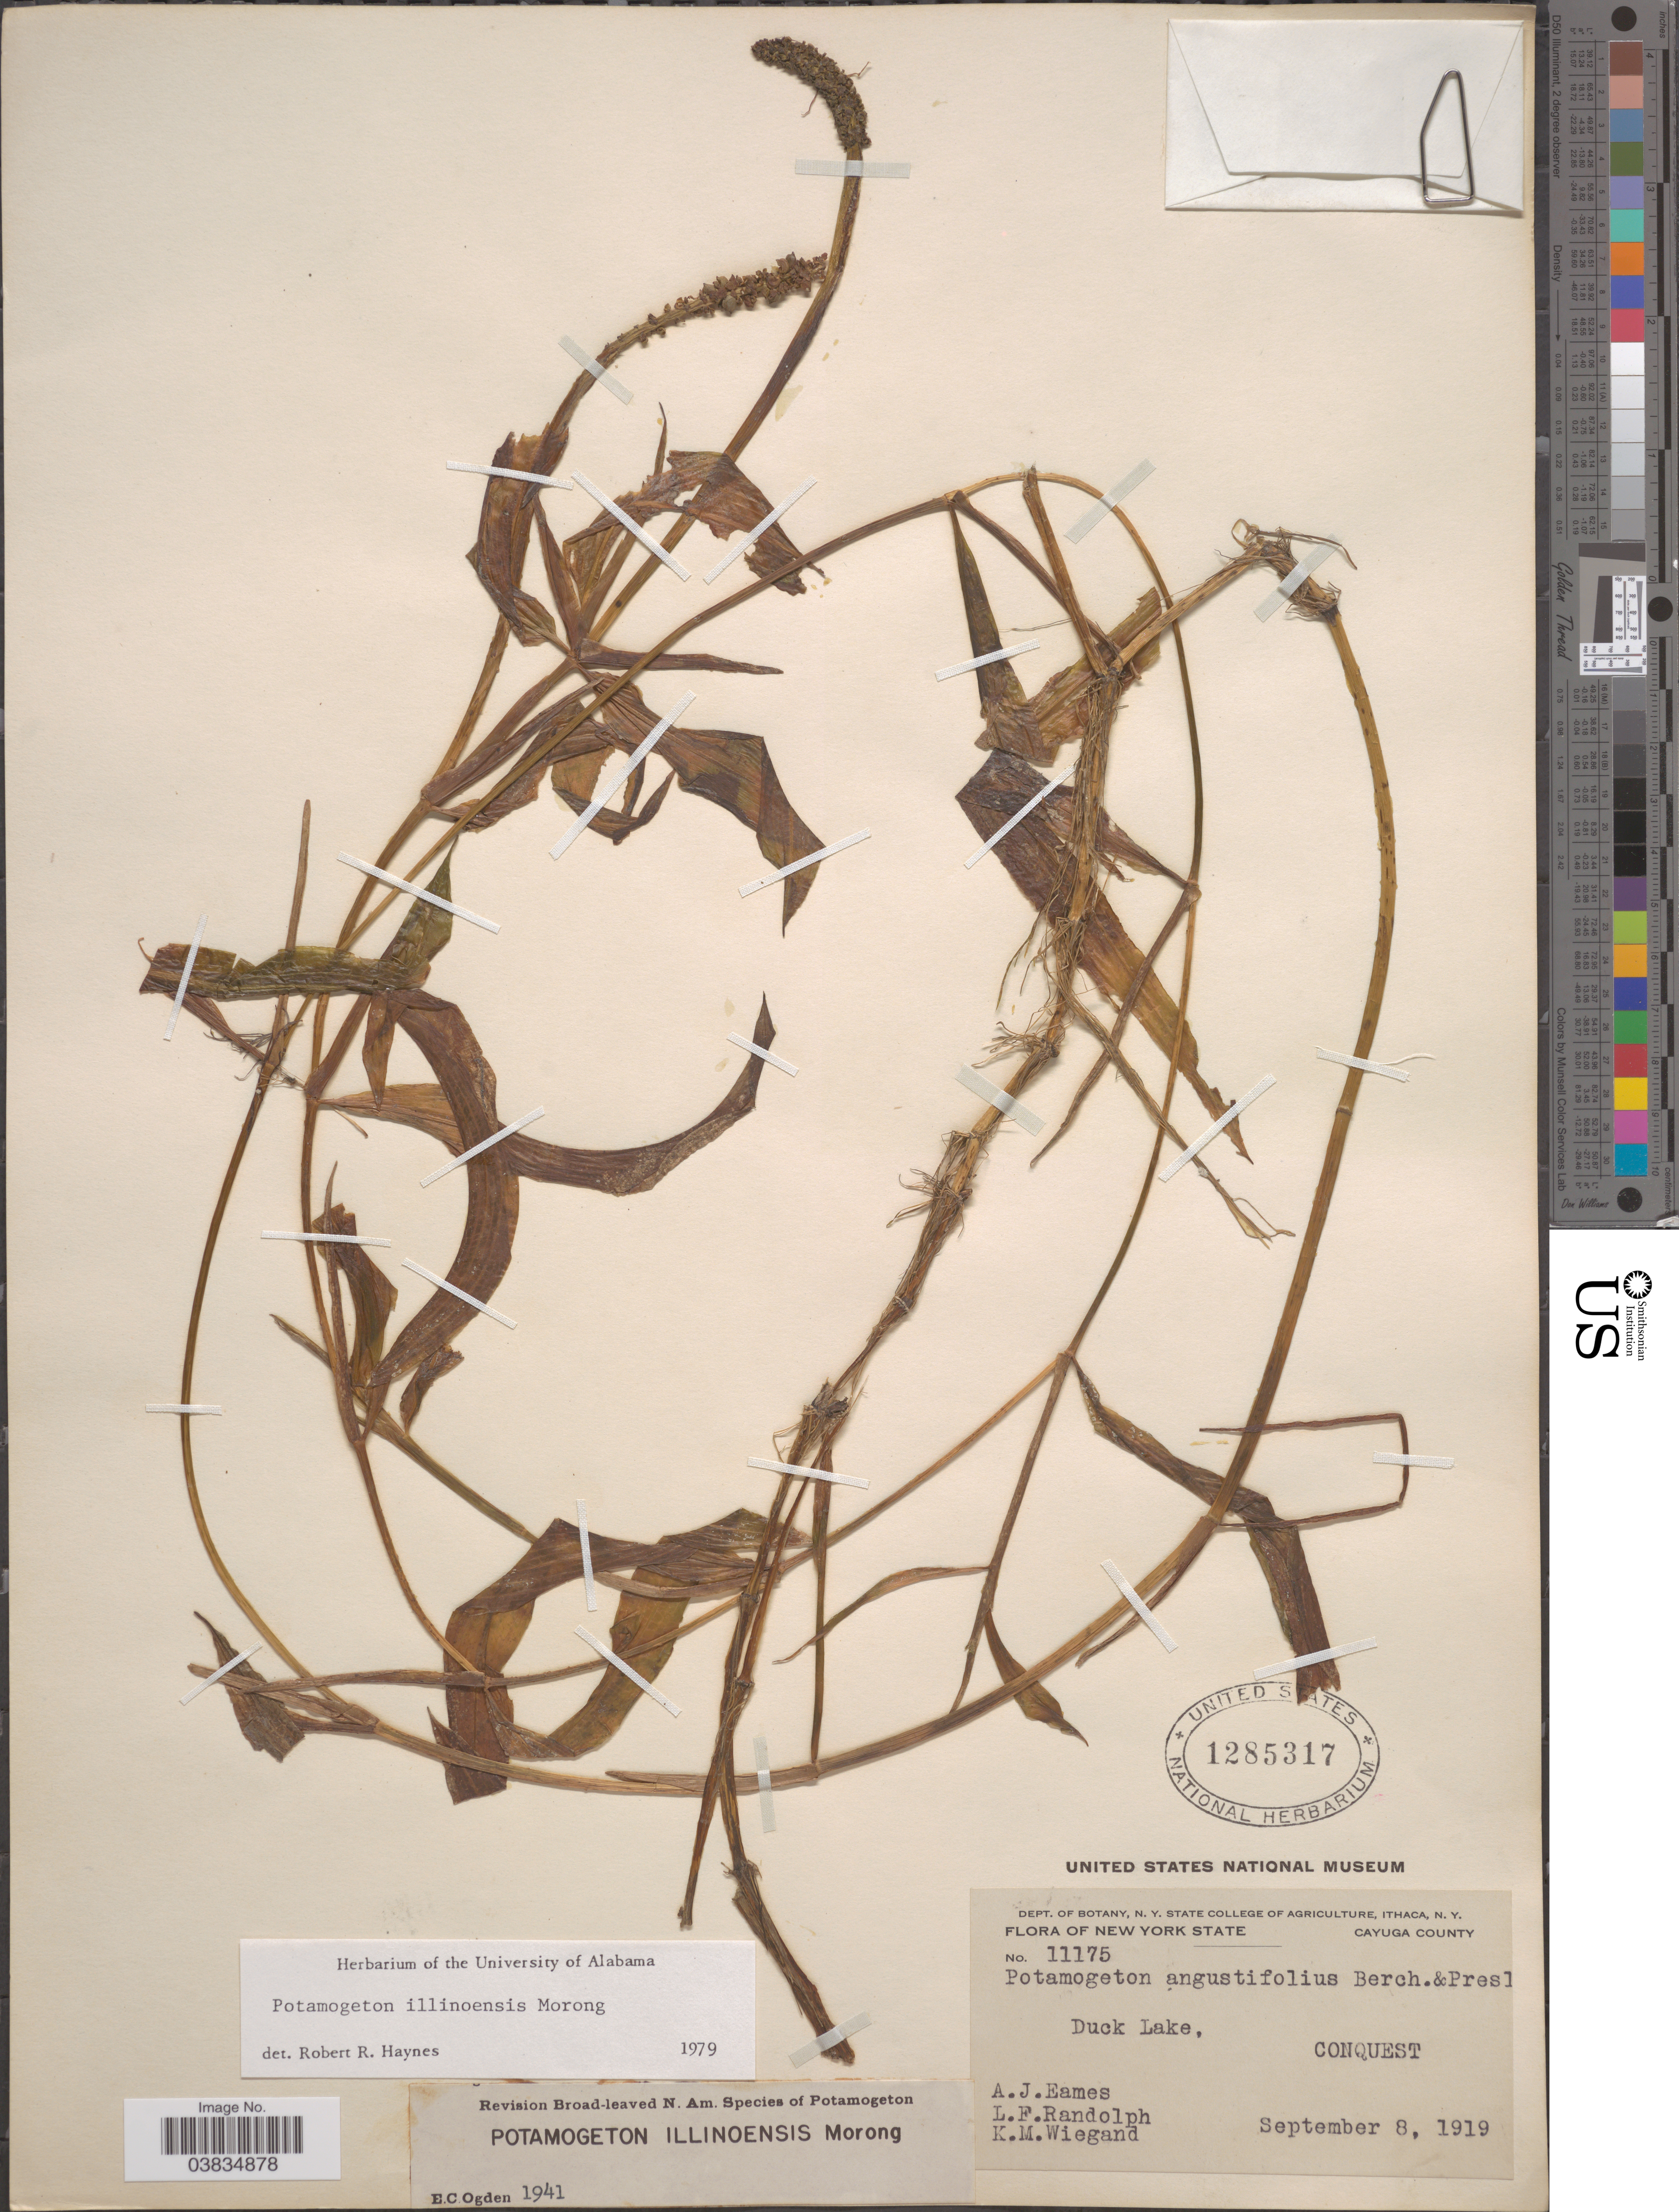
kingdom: Plantae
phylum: Tracheophyta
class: Liliopsida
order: Alismatales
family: Potamogetonaceae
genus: Potamogeton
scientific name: Potamogeton illinoensis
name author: Morong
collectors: A. J. Eames, L. F. Randolph & K. M. Wiegand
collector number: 11175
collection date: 1919-09-08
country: United States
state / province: New York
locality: Cayuga County. Duck Lake, Conquest.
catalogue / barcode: US 1285317